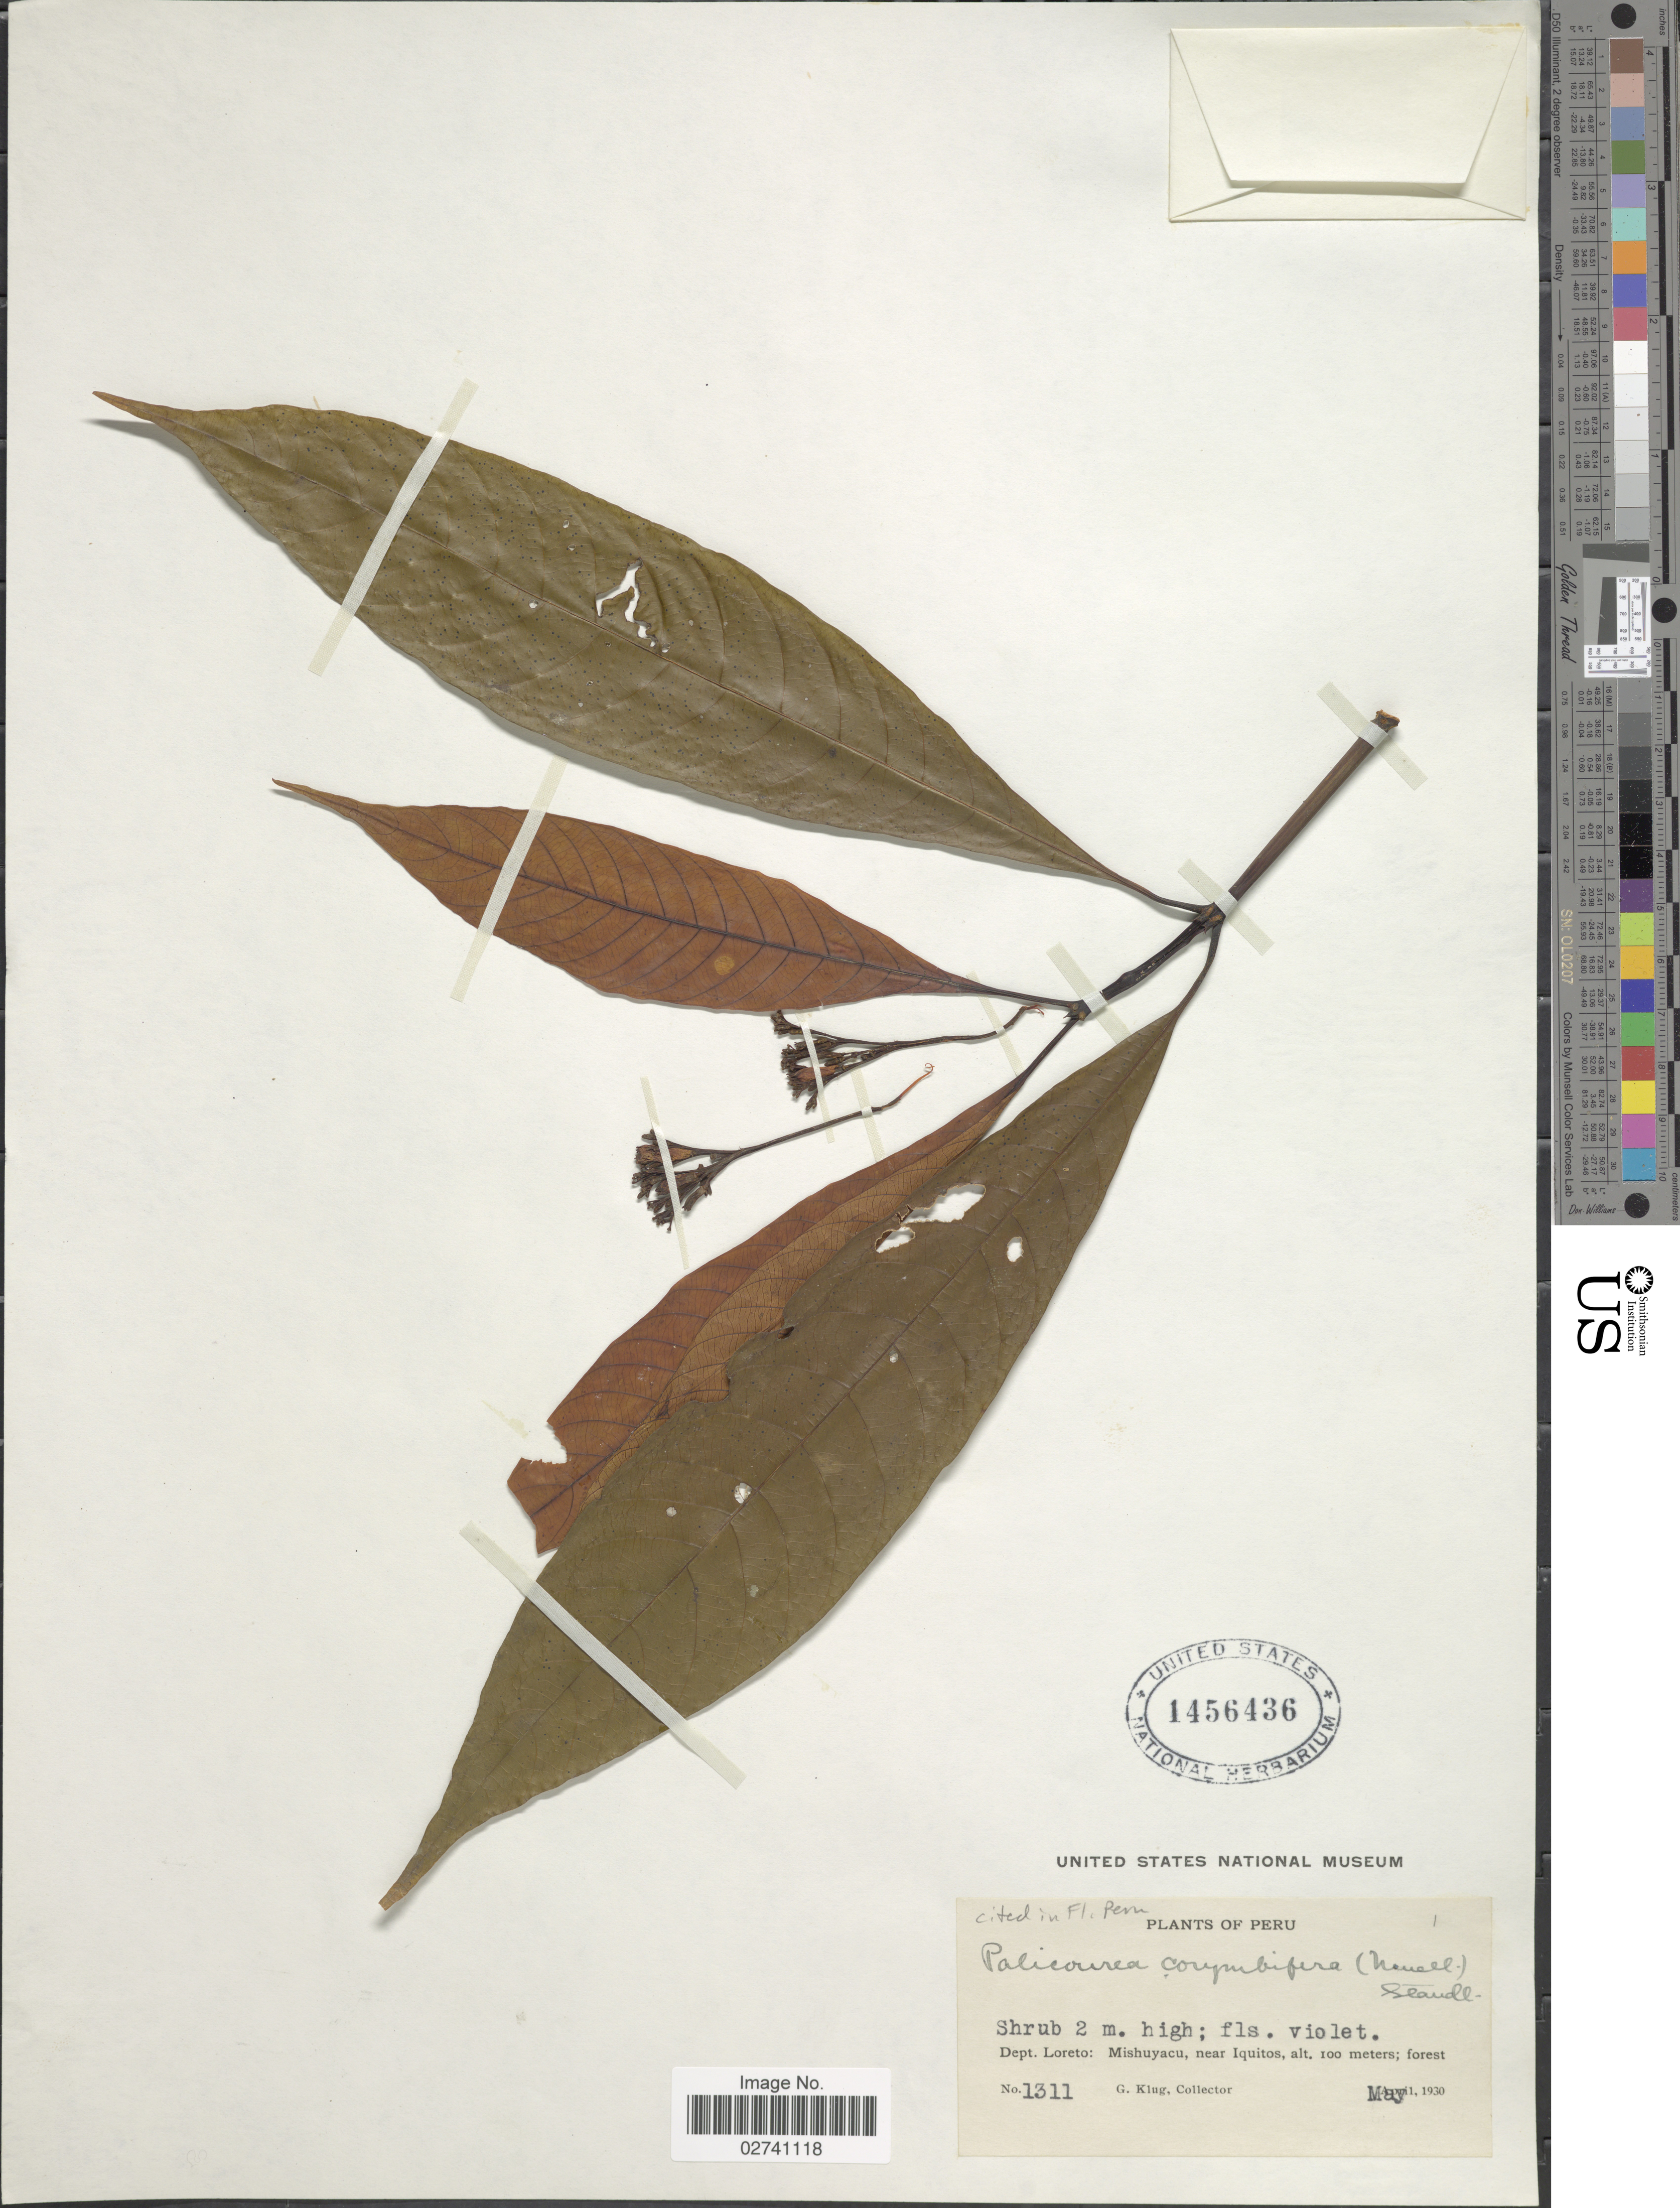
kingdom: Plantae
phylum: Tracheophyta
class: Magnoliopsida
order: Gentianales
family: Rubiaceae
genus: Palicourea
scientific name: Palicourea corymbifera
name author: (Müll. Arg.) Standl.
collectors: G. Klug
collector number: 1311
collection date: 1930-05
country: Peru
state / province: Loreto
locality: Mishuyacu, near Iquitos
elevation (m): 100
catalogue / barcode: US 1456436